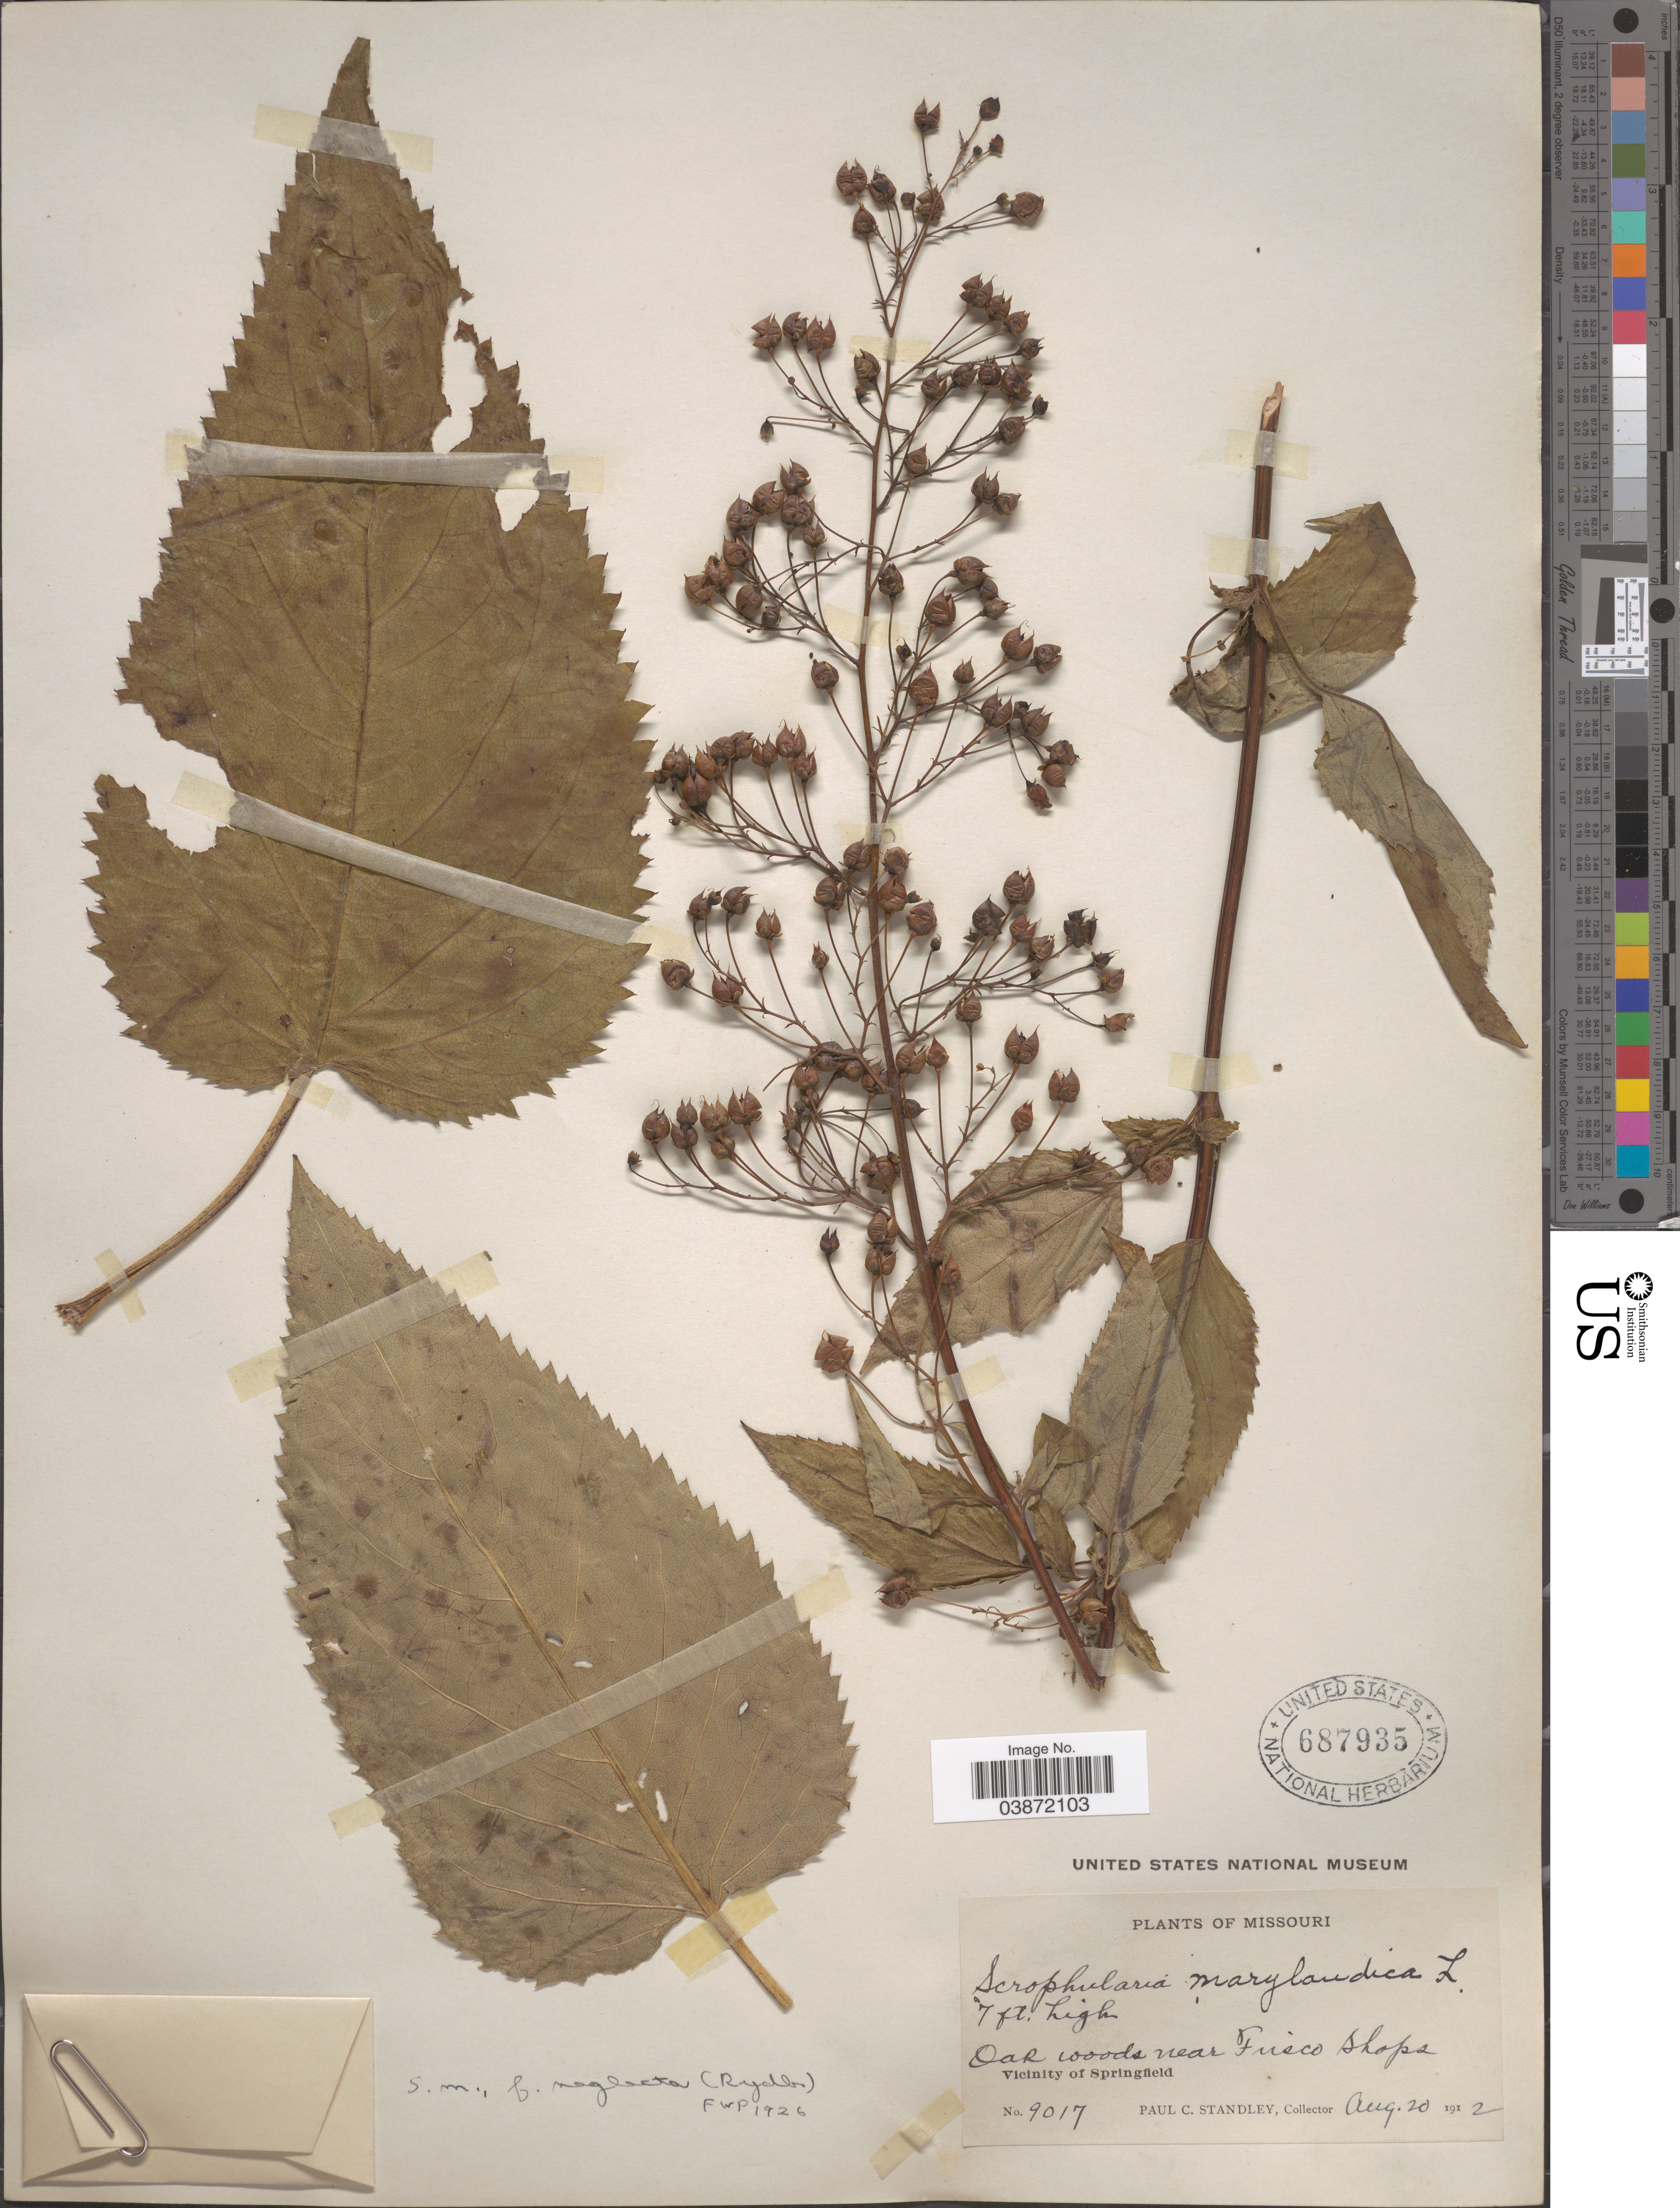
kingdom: Plantae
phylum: Tracheophyta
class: Magnoliopsida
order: Lamiales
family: Scrophulariaceae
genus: Scrophularia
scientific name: Scrophularia marylandica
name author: Georgi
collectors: P. C. Standley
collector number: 9017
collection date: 1912-08-20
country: United States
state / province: Missouri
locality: Oak woods near Frisco Shops. Vicinity of Springfield.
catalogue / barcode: US 687935